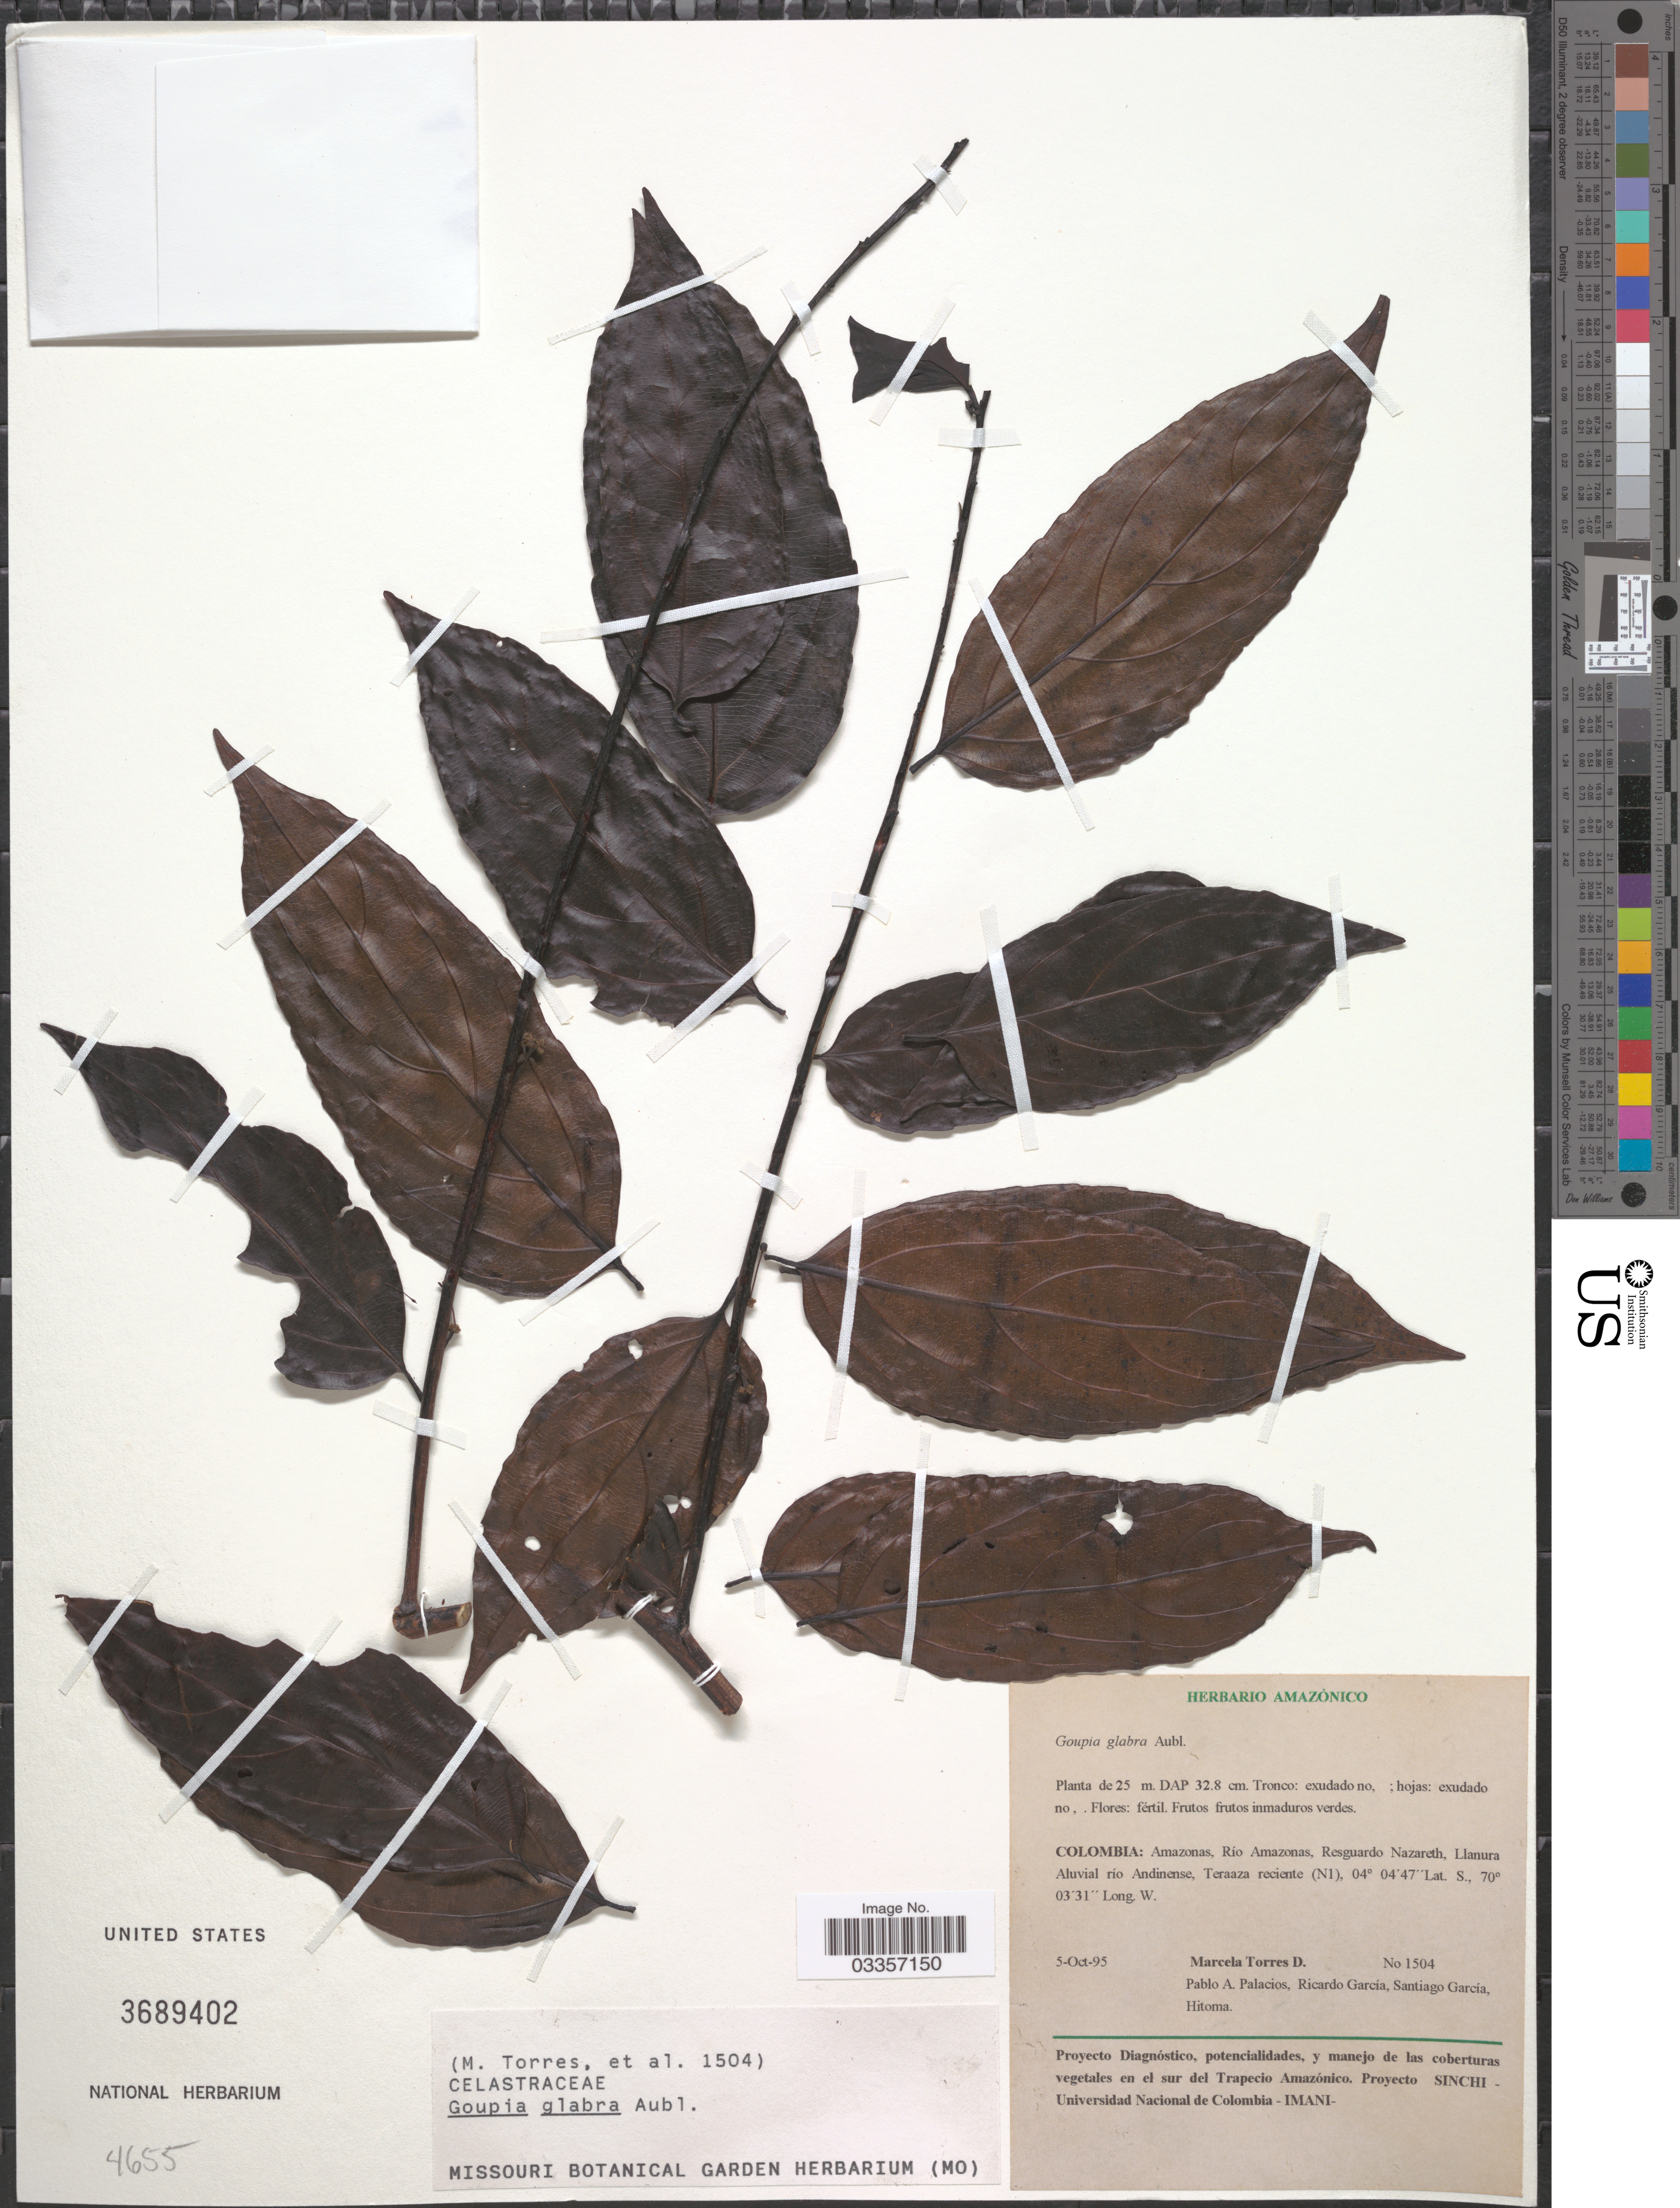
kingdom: Plantae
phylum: Tracheophyta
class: Magnoliopsida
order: Malpighiales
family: Goupiaceae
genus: Goupia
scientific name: Goupia glabra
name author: Aubl.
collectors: M. Torres, P. Palacios, R. G. García, S. García & Hitoma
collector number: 1504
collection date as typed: Transcribed d/m/y: 5/10/95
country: Colombia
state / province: Amazônas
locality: Río Amazonas, Resguardo Nazareth, Llanura Aluvial rio Andinense, Teraaza reciente (N1).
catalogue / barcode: US 3689402